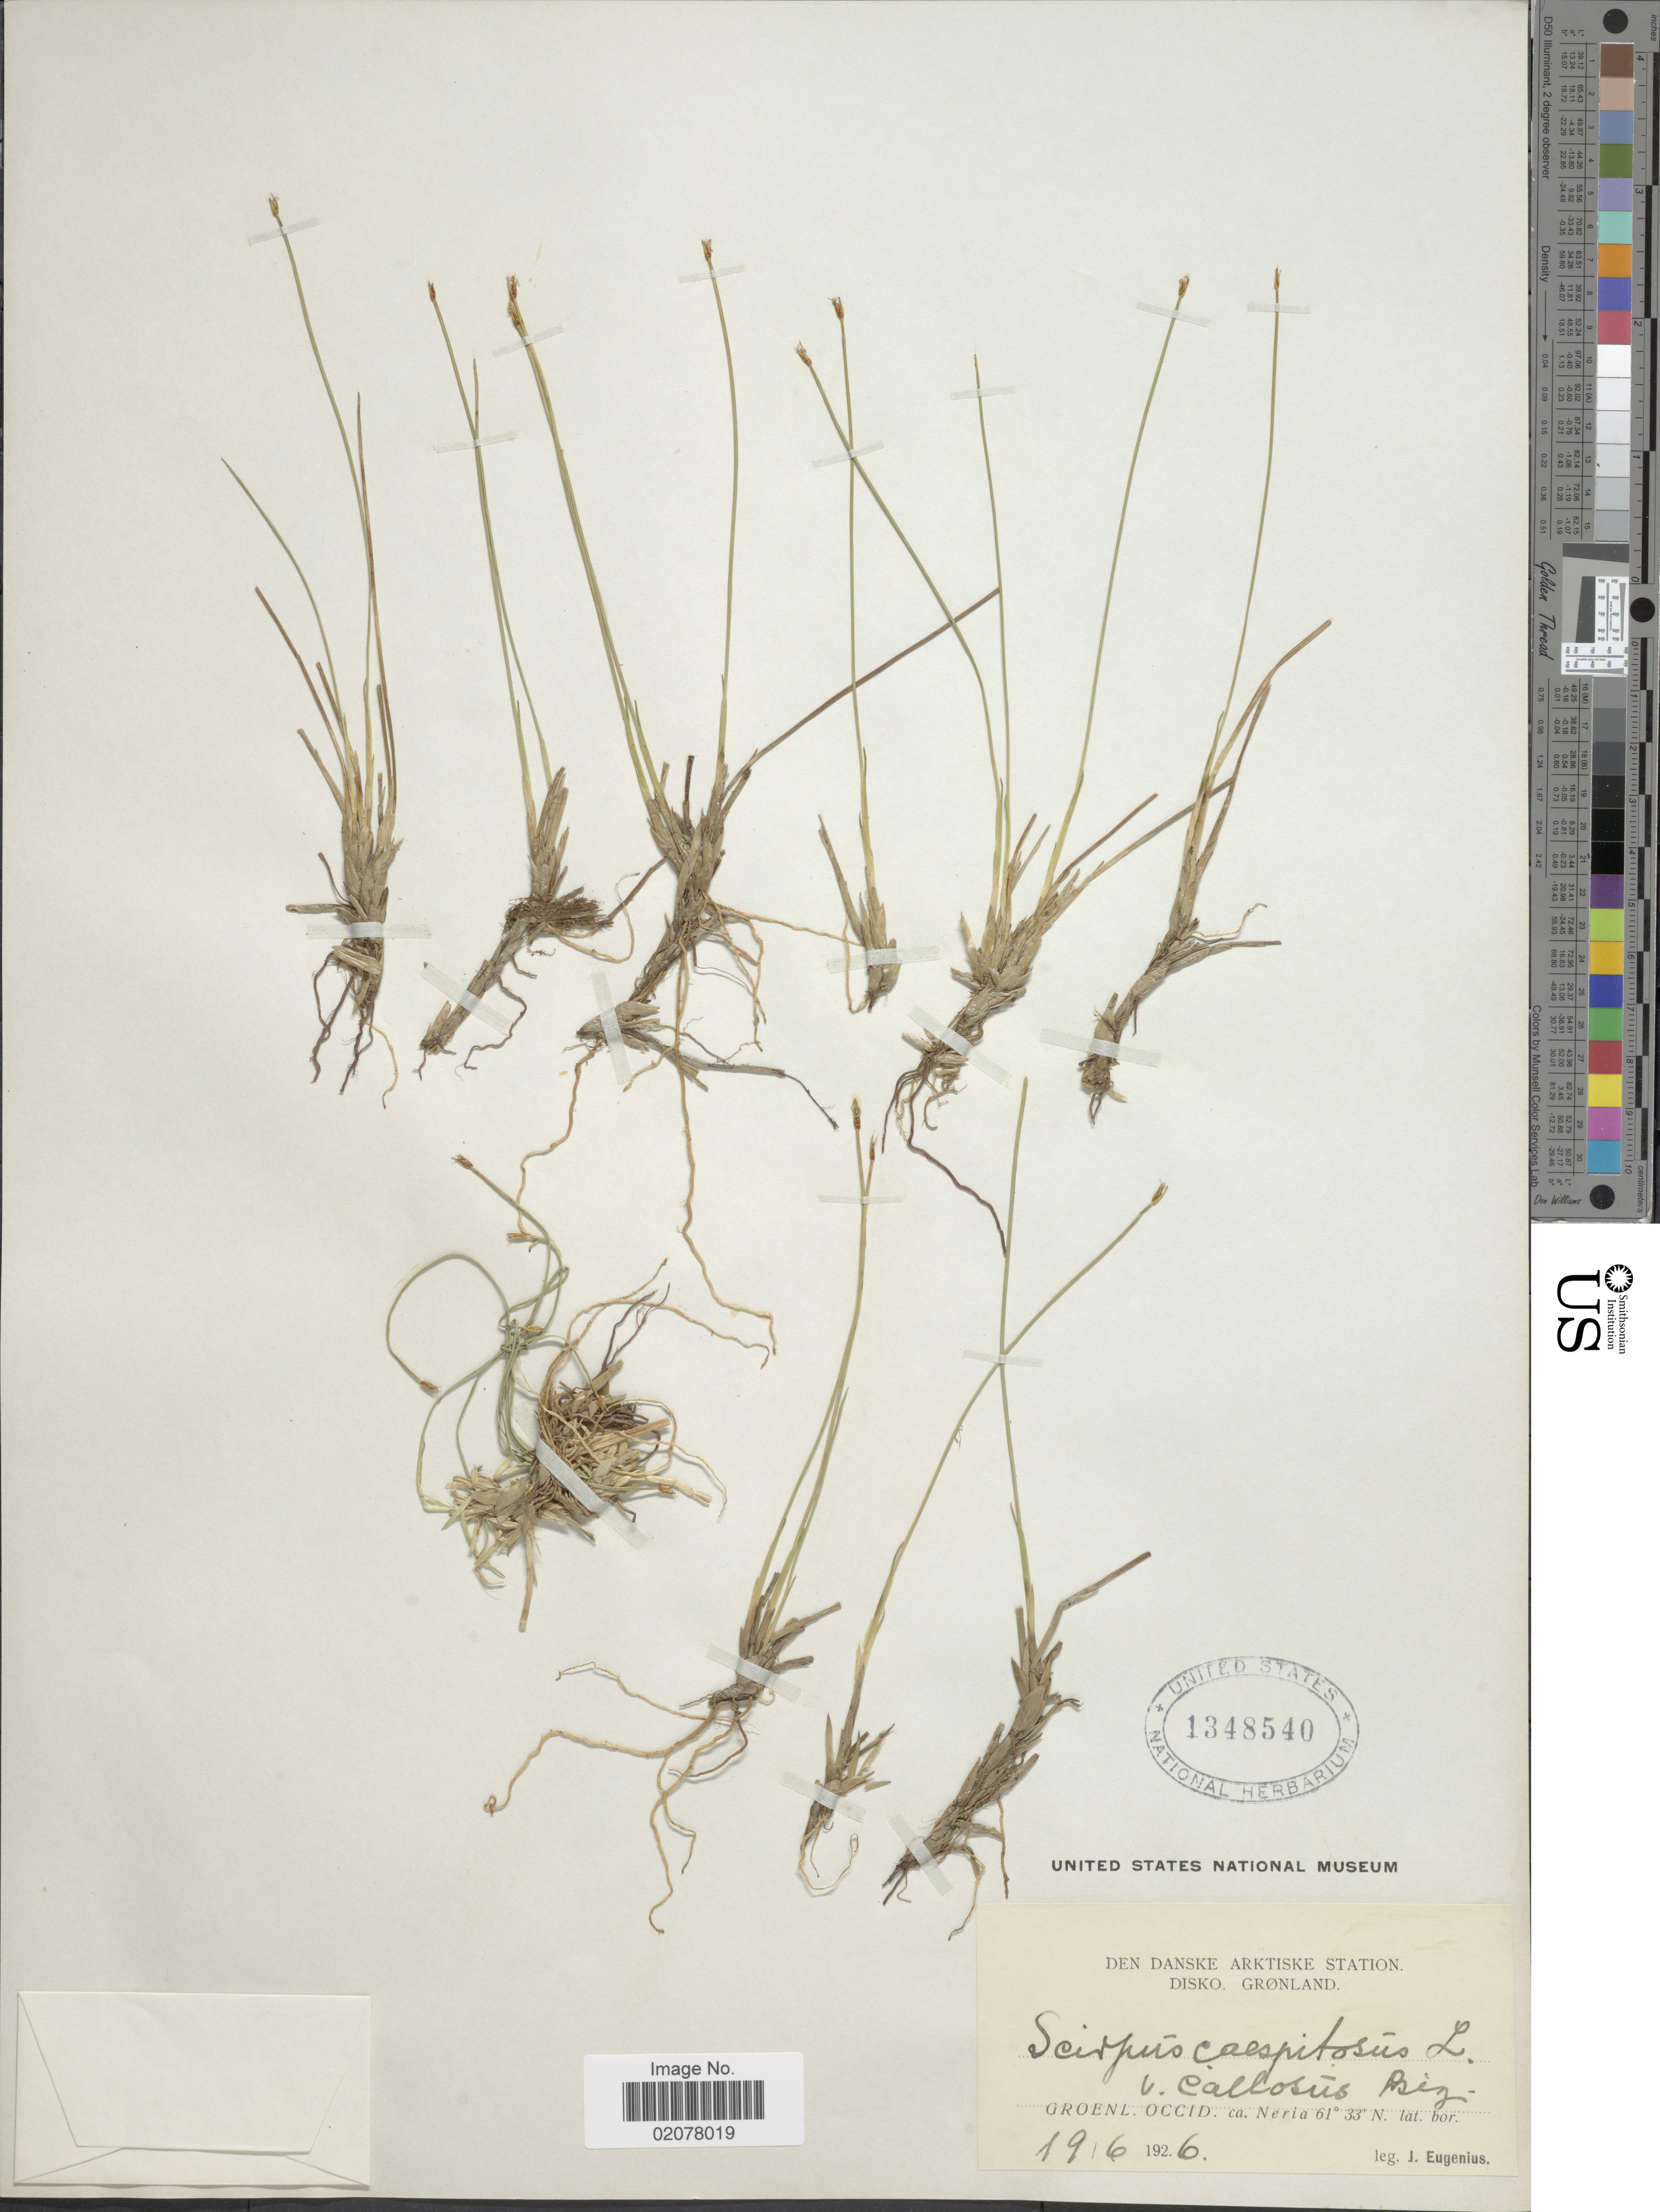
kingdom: Plantae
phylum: Tracheophyta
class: Liliopsida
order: Poales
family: Cyperaceae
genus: Trichophorum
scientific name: Trichophorum cespitosum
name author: (L.) Hartm.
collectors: J. Eugenius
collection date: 1926-06-19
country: Greenland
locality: Den Danske Arktiske Station. Disko, Grønland. Groenl. Occid. ca. Neria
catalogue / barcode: US 1348540